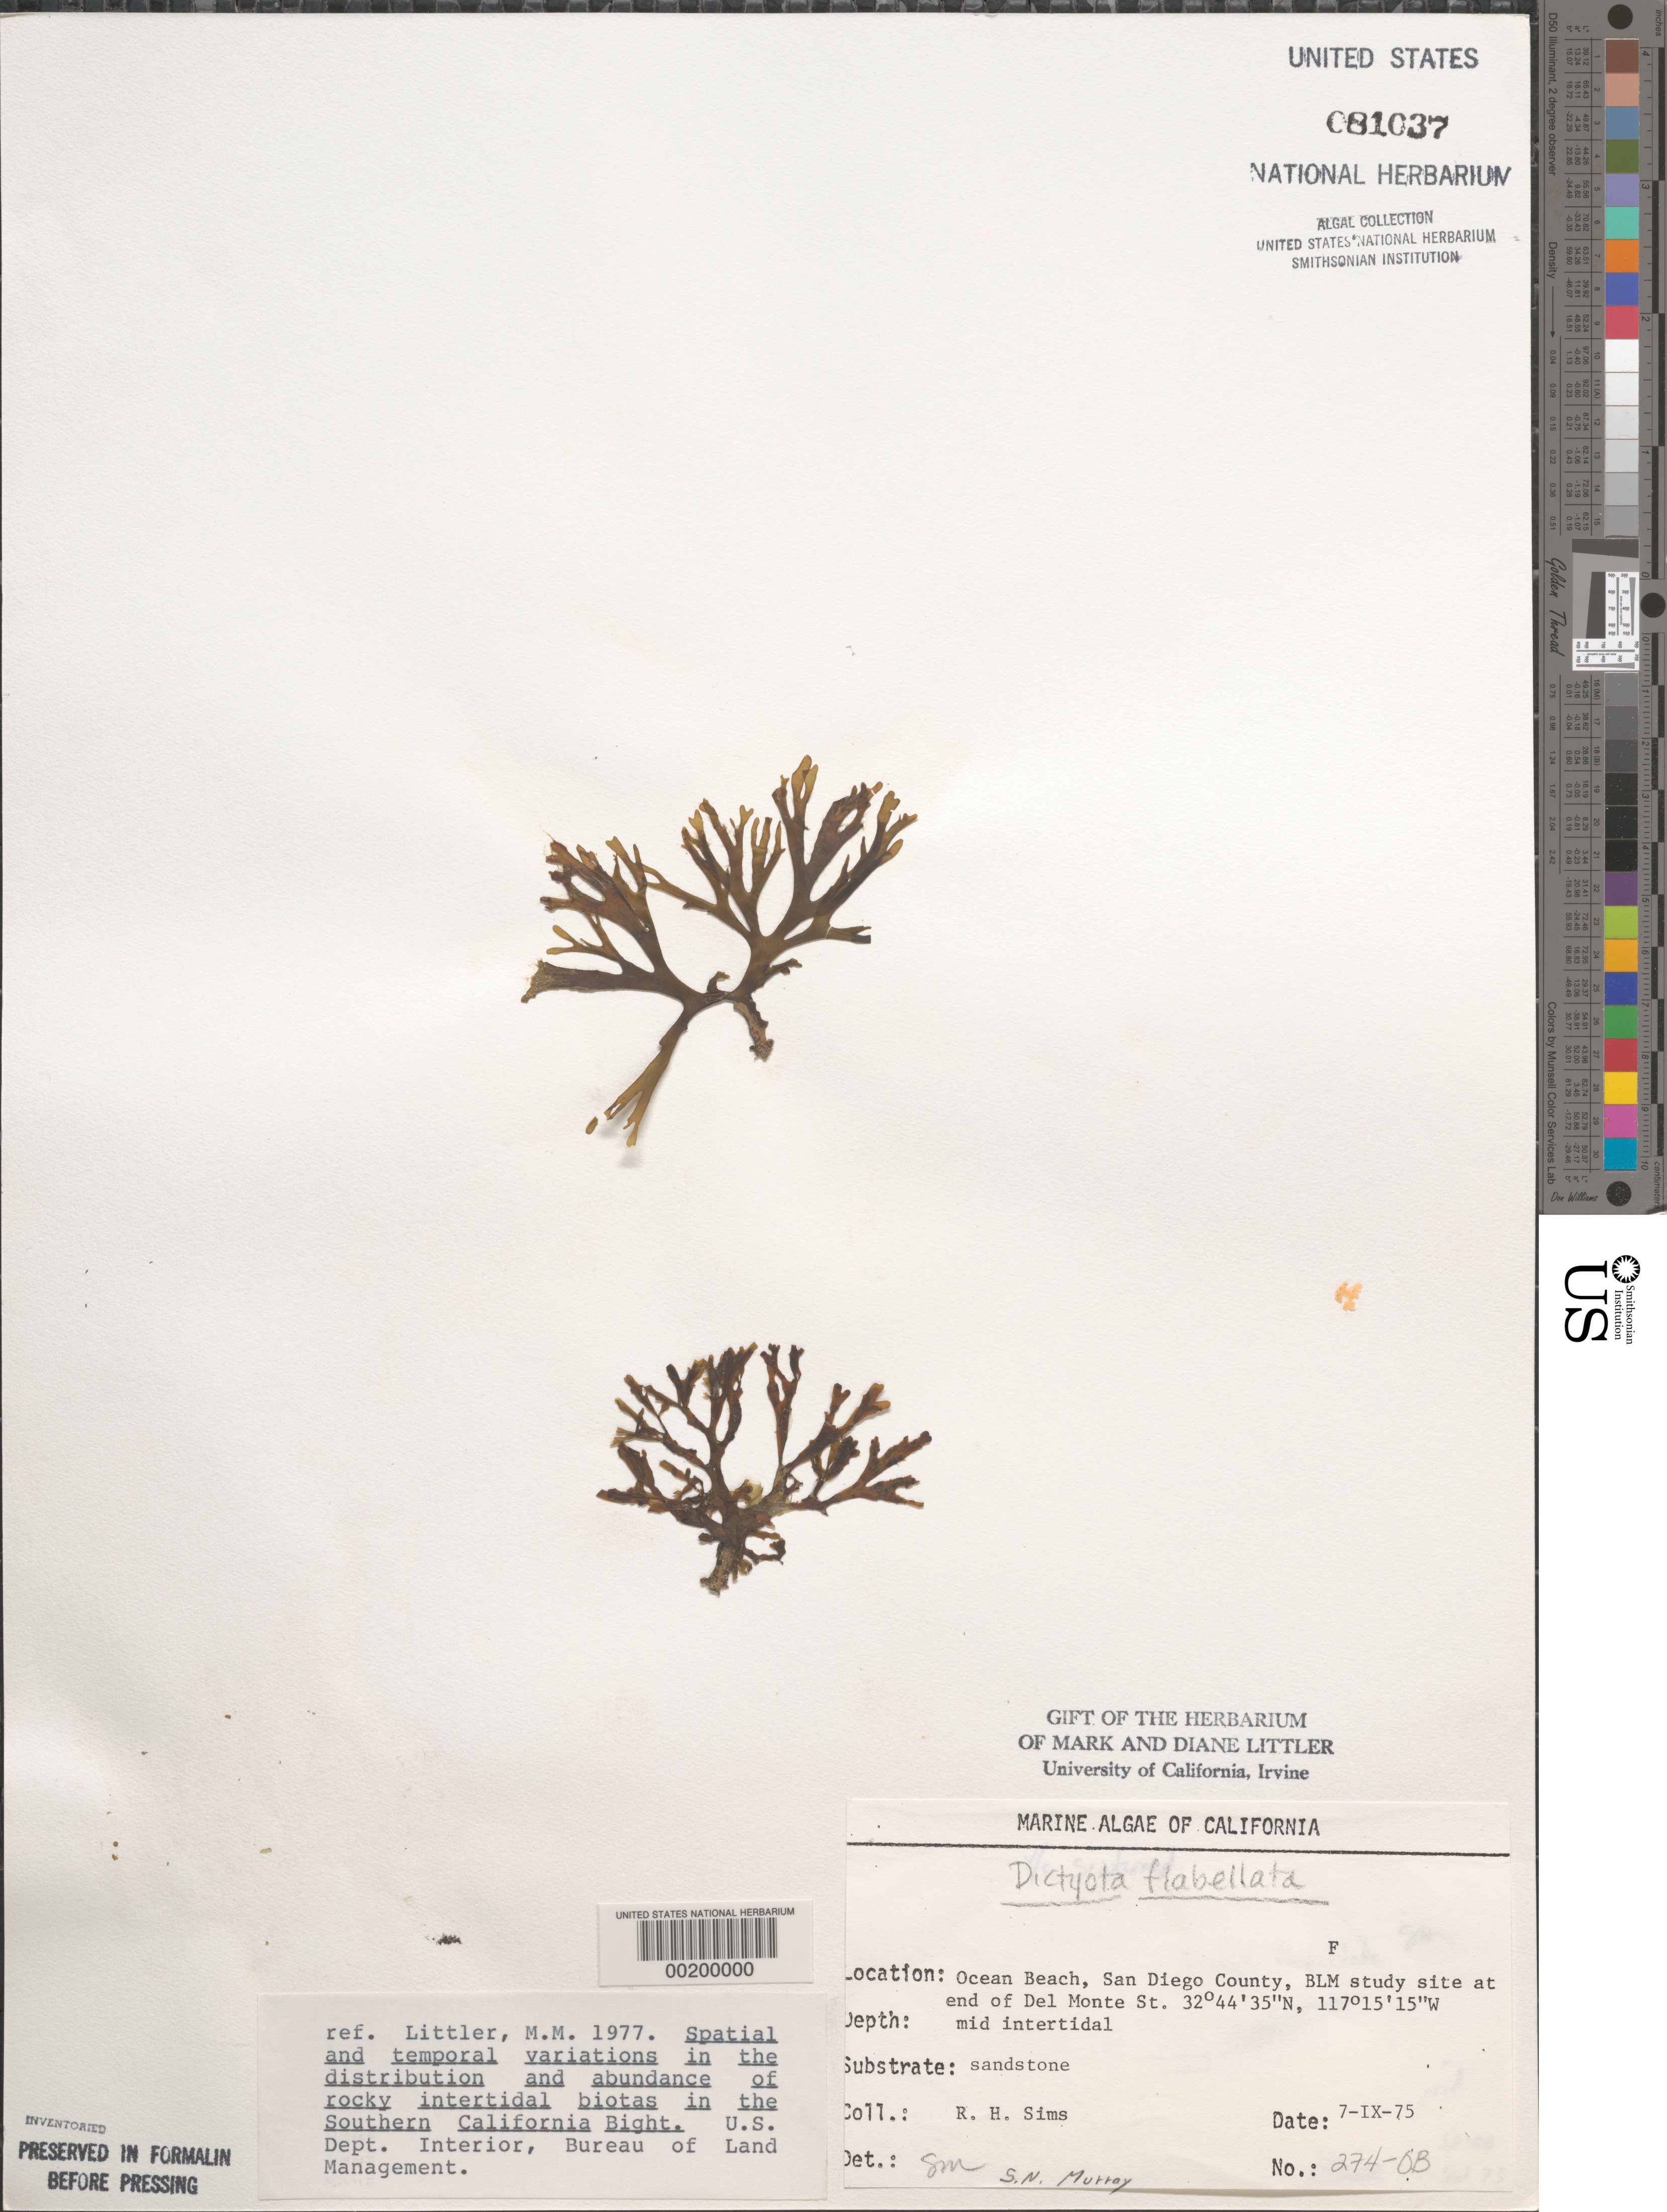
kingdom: Chromista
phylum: Ochrophyta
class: Phaeophyceae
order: Dictyotales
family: Dictyotaceae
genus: Dictyota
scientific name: Dictyota flabellata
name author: (Collins) Setch. & N.L. Gardner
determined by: Murray, S. N.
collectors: R. H. Sims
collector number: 274-ob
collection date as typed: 07 Sep 1975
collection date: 1975-09-07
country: United States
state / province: California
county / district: San Diego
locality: End of Del Monte Street, Ocean Beach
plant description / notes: BLM-SOCALBIGHT Rocky Intertidal Survey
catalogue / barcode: US 81037